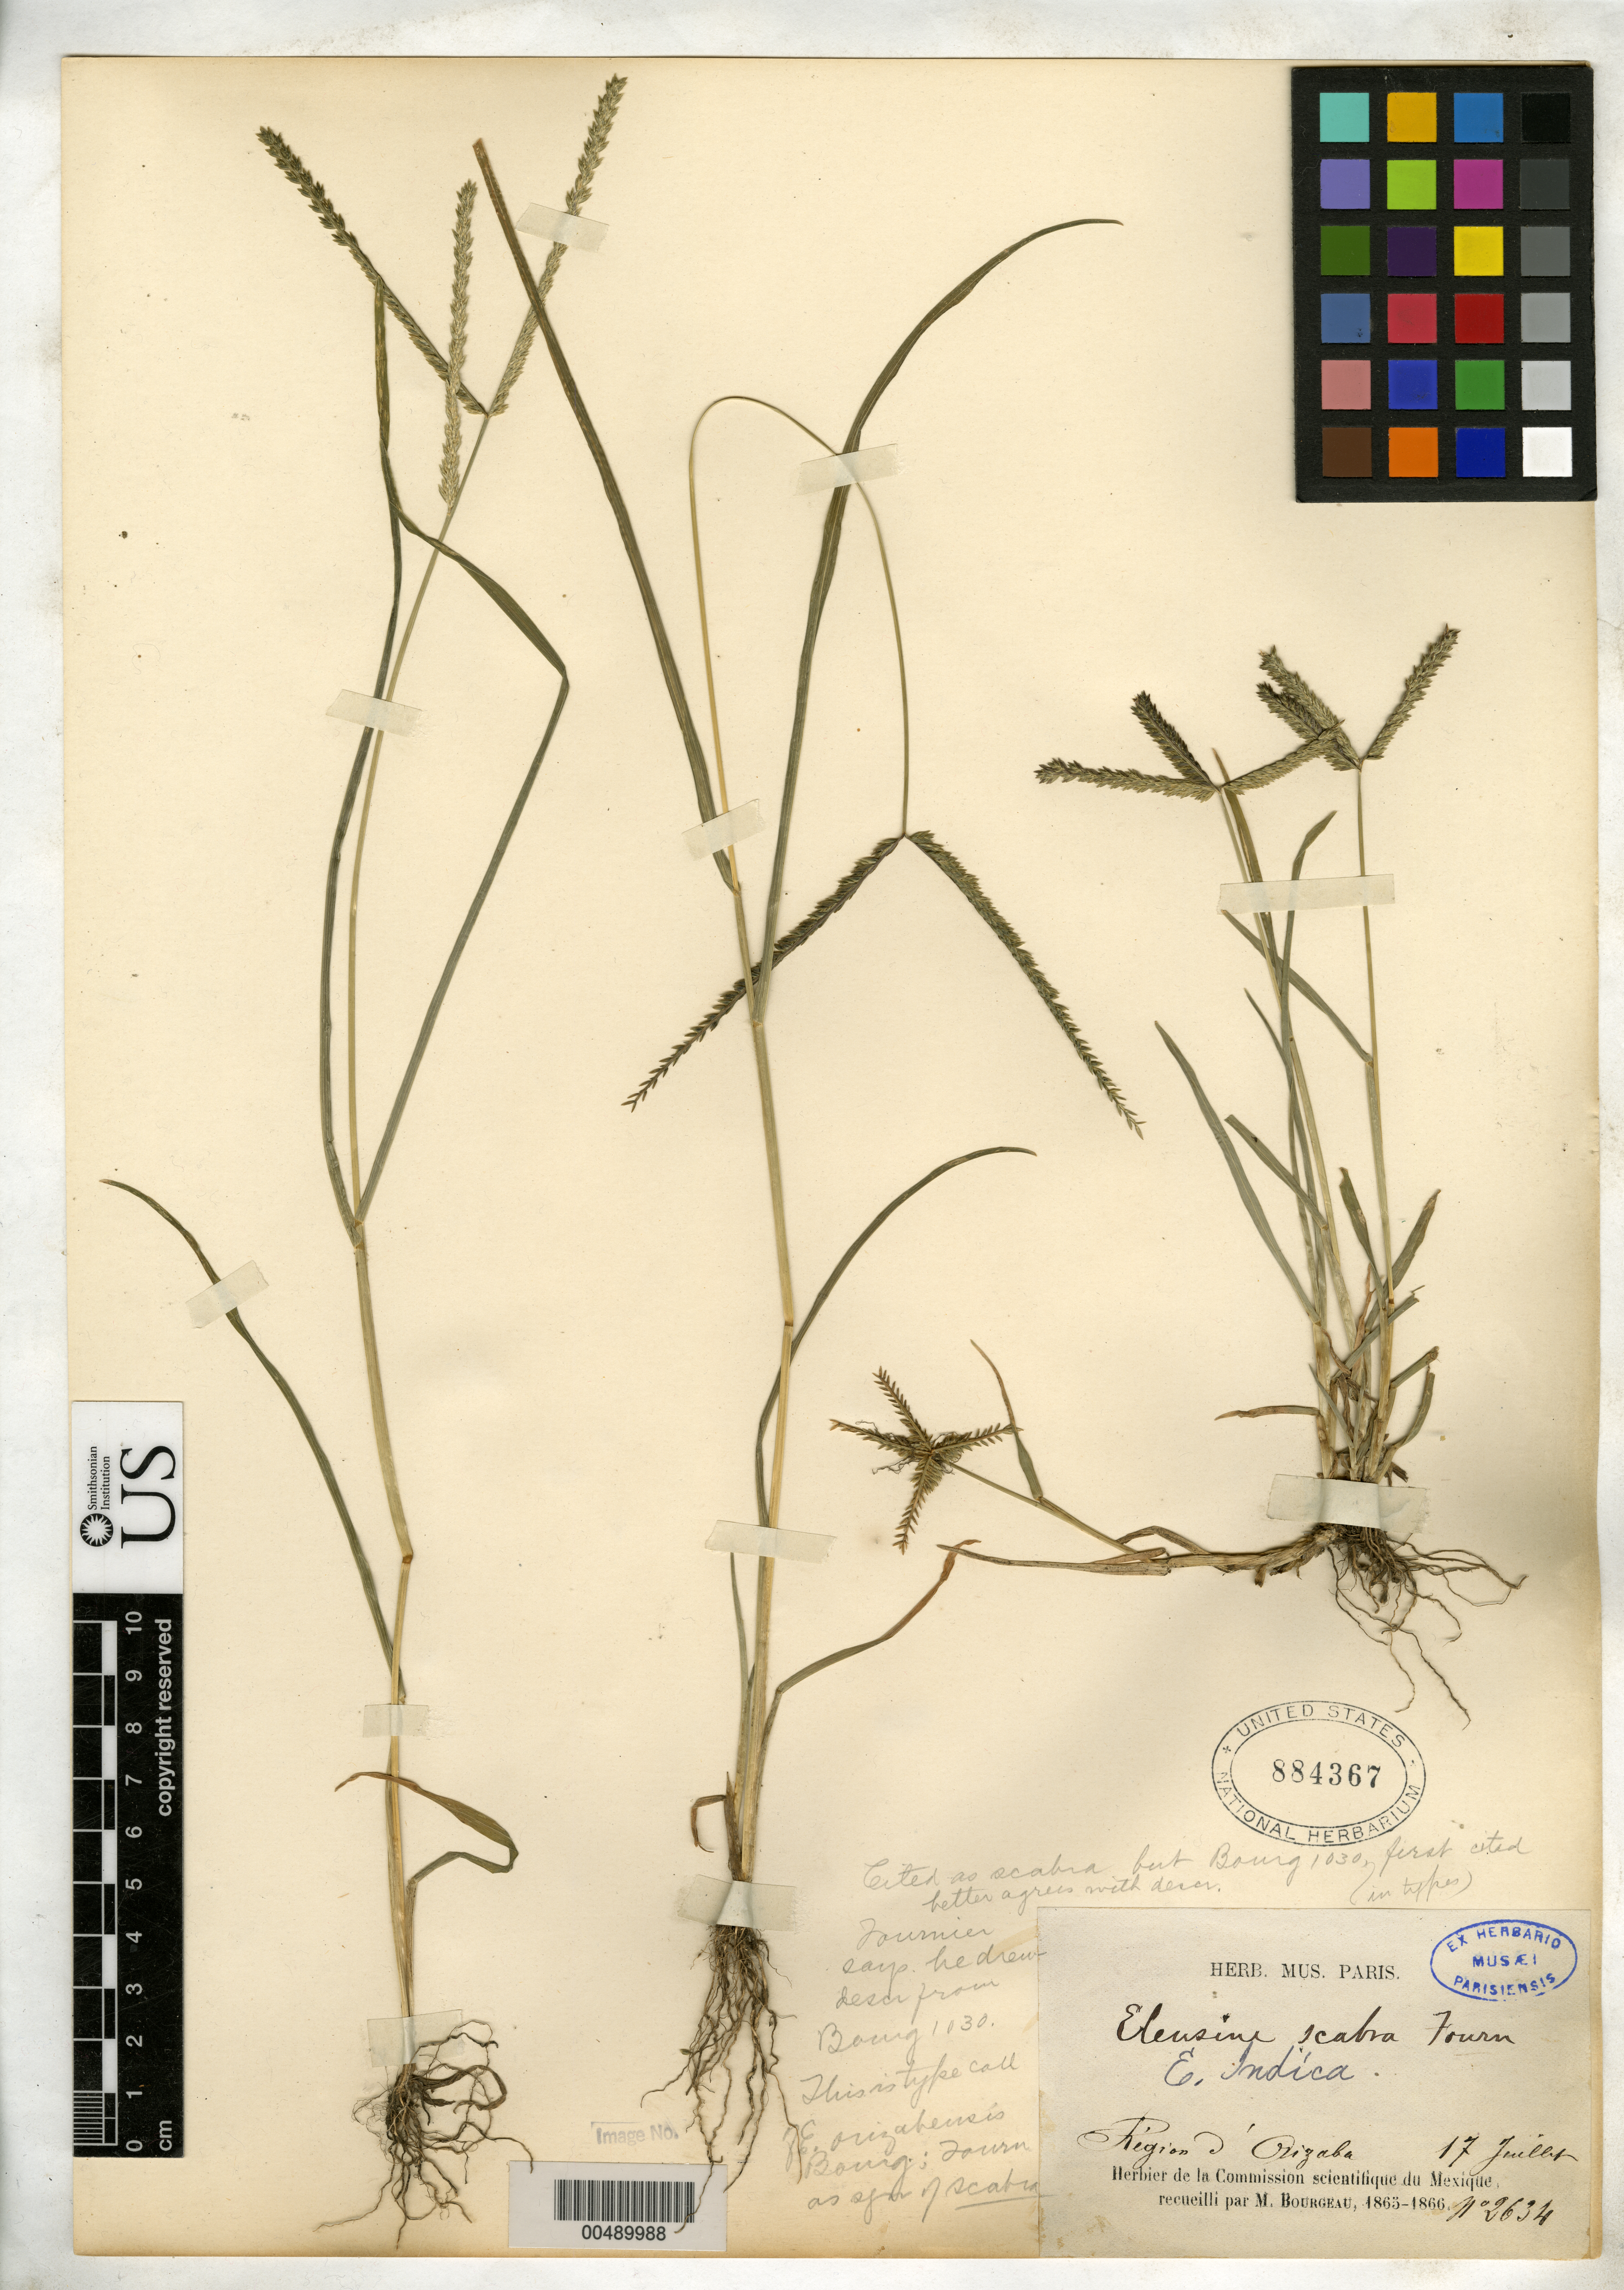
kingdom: Plantae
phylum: Tracheophyta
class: Liliopsida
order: Poales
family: Poaceae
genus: Eleusine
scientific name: Eleusine scabra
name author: E. Fourn.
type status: Syntype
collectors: E. Bourgeau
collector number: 2634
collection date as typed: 17 Jul 1865 or 17 Jul 1866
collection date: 1865-07-17 or 1866-07-17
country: Mexico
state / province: Veracruz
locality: Region of Orizaba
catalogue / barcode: US 884367